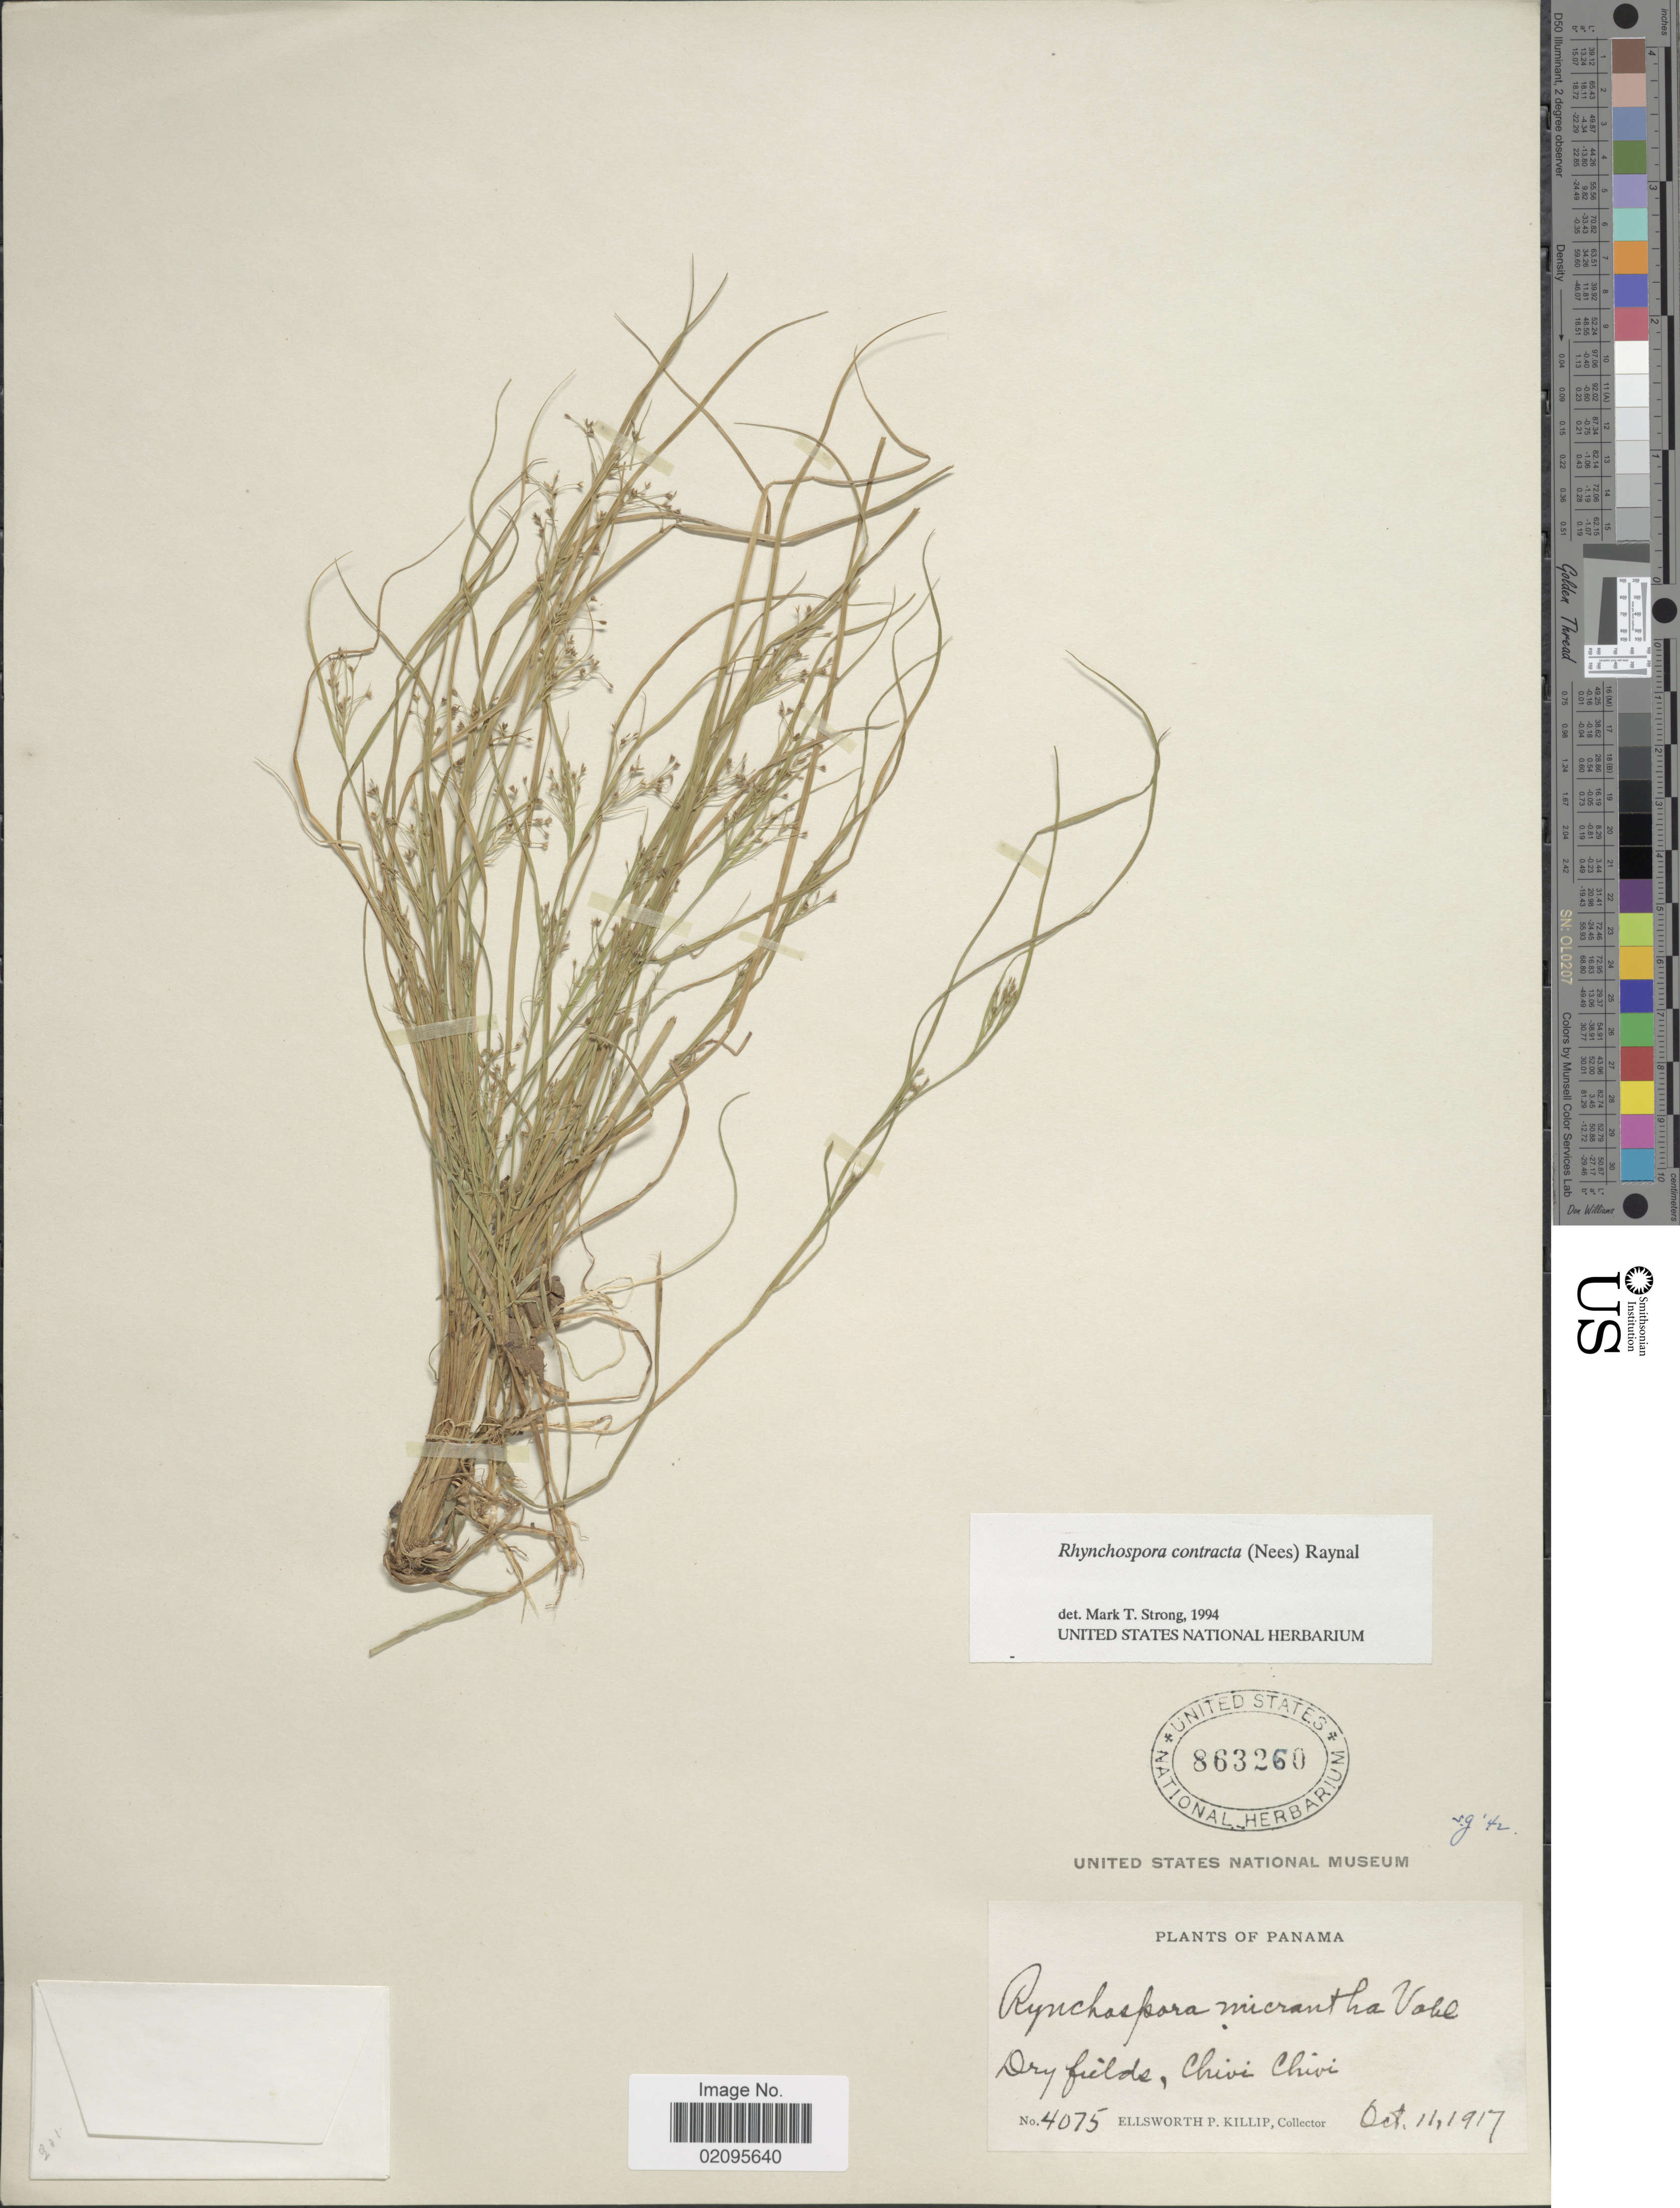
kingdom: Plantae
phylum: Tracheophyta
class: Liliopsida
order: Poales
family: Cyperaceae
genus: Rhynchospora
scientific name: Rhynchospora contracta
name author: (Nees) J. Raynal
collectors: E. P. Killip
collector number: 4075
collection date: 1917-10-11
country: Panama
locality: Dry fields, Chivi Chivi.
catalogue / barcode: US 863260